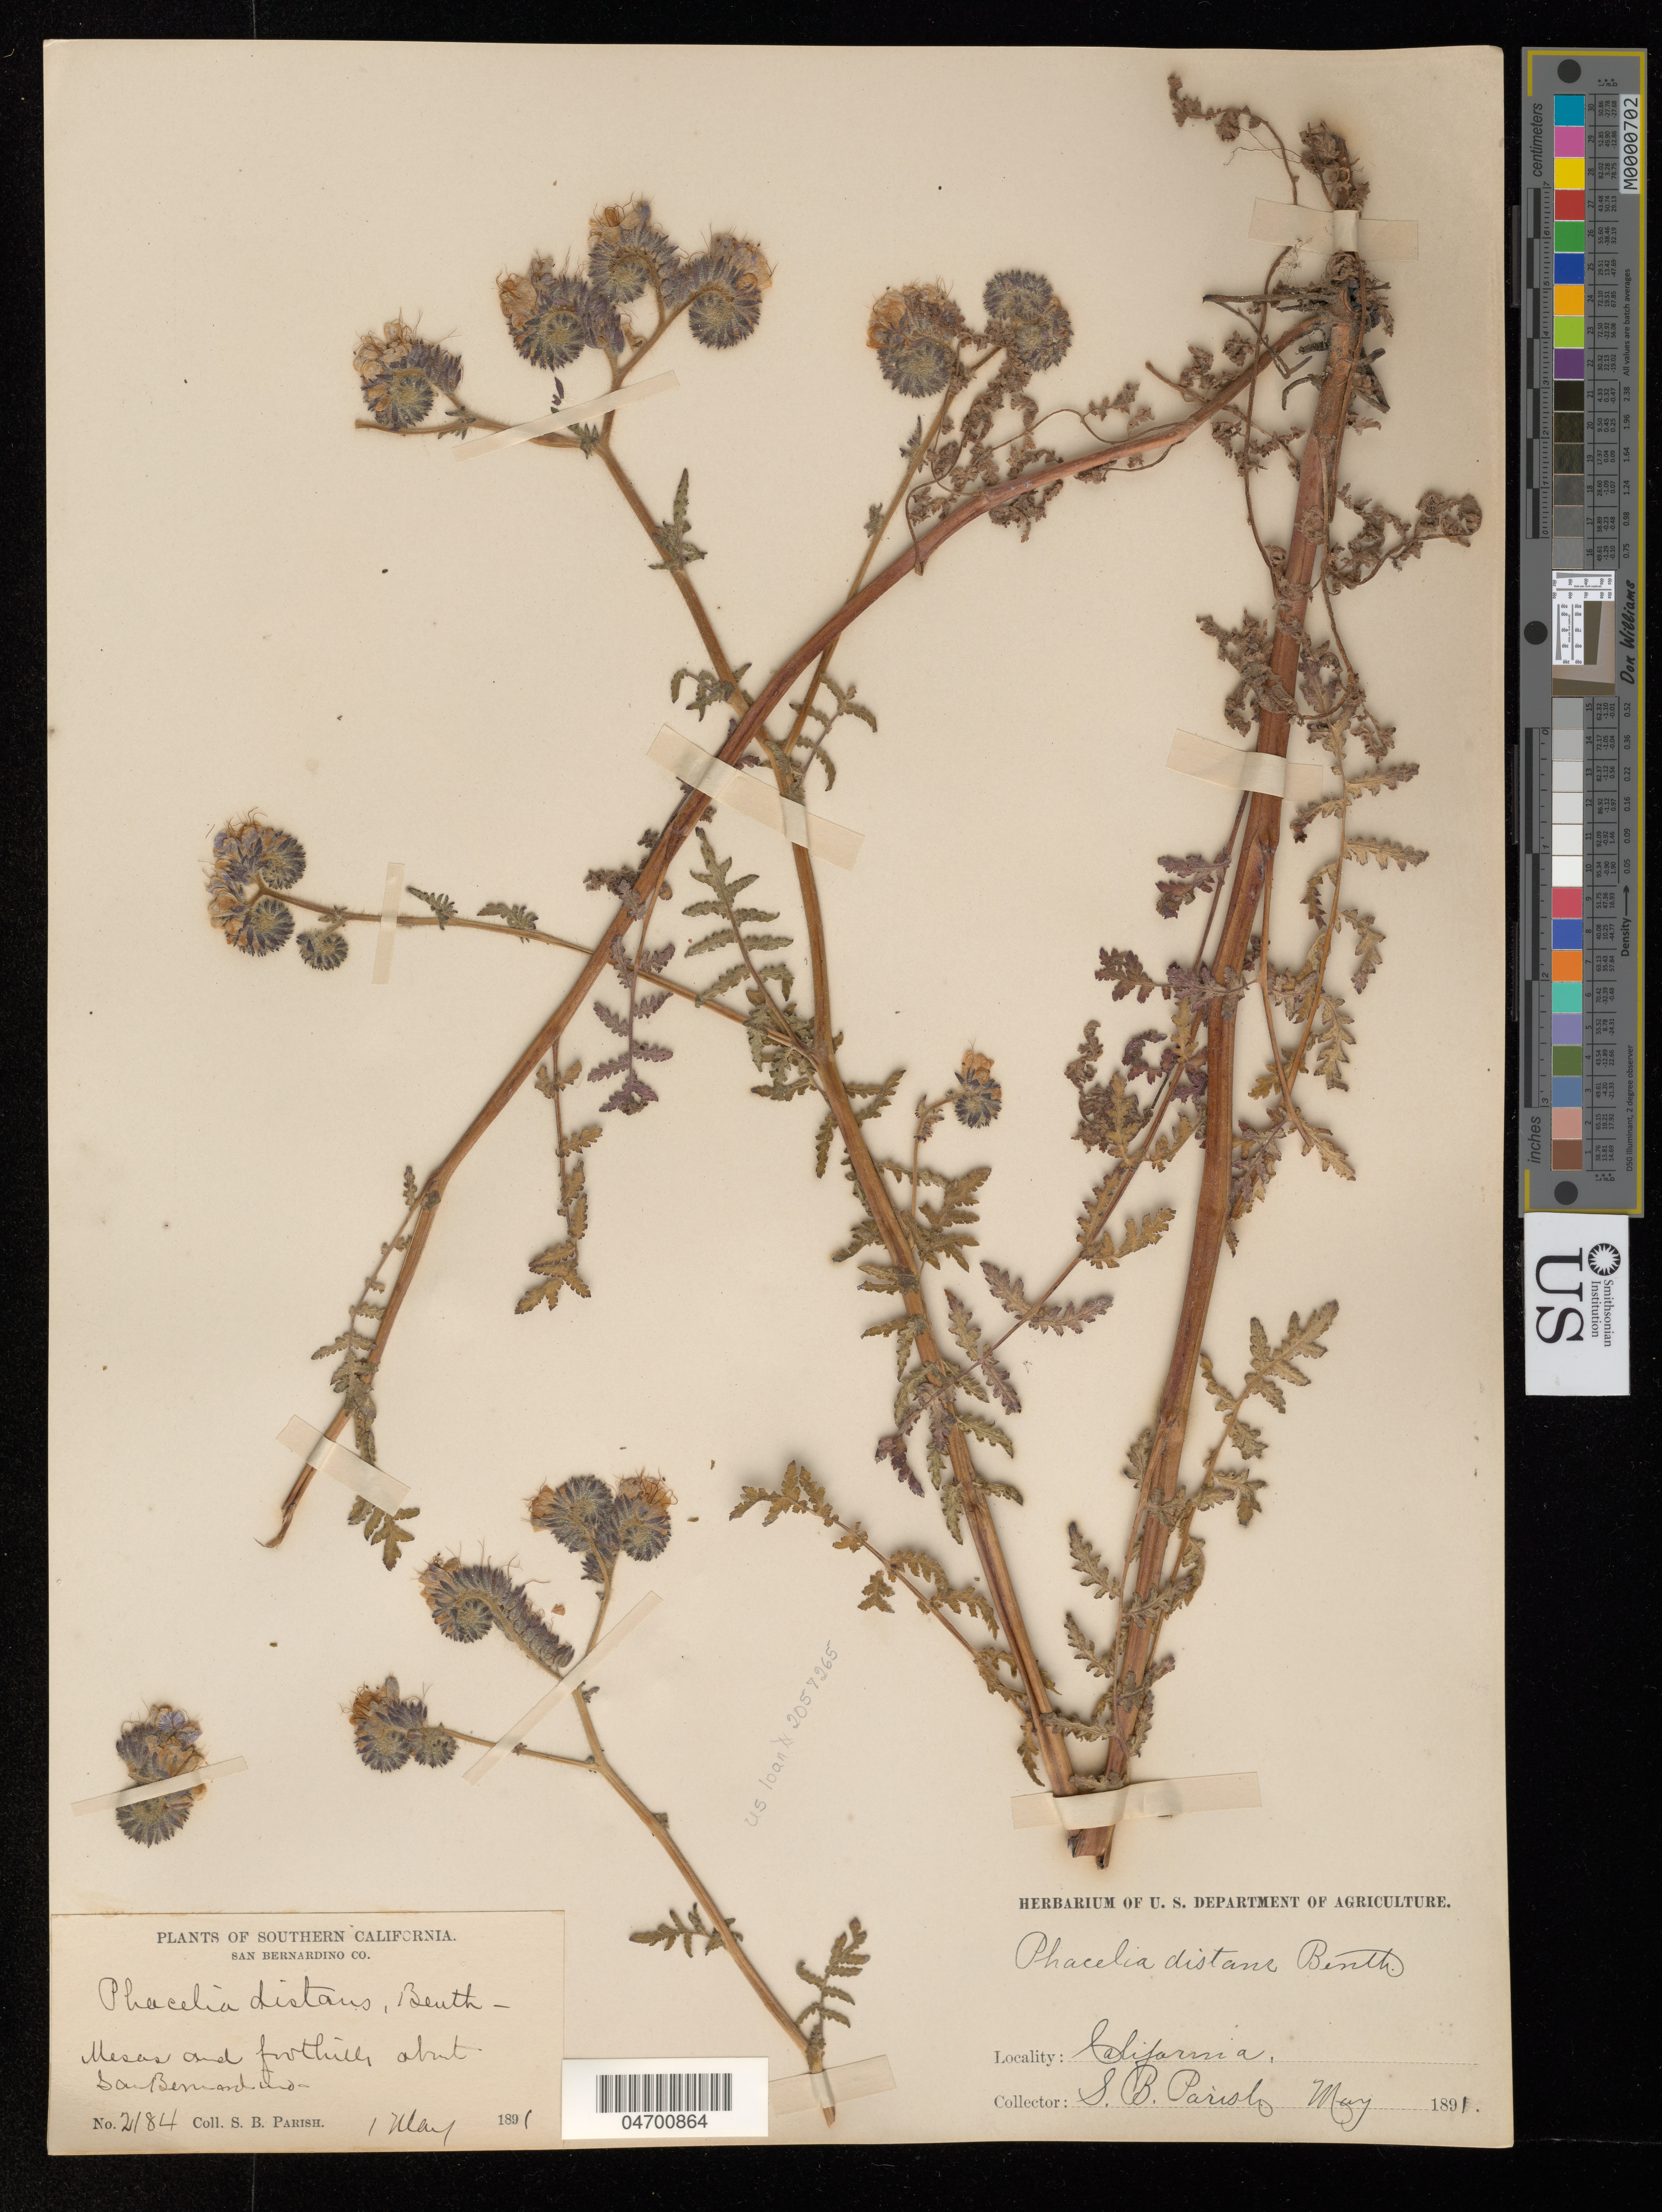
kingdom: Plantae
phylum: Tracheophyta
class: Magnoliopsida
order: Boraginales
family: Hydrophyllaceae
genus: Phacelia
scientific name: Phacelia distans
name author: Benth.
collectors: S. B. Parish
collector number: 2184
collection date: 1891-05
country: United States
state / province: California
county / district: San Bernardino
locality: Southern California. San Bernardino Co. Mesas and foothills about San Bernardino.